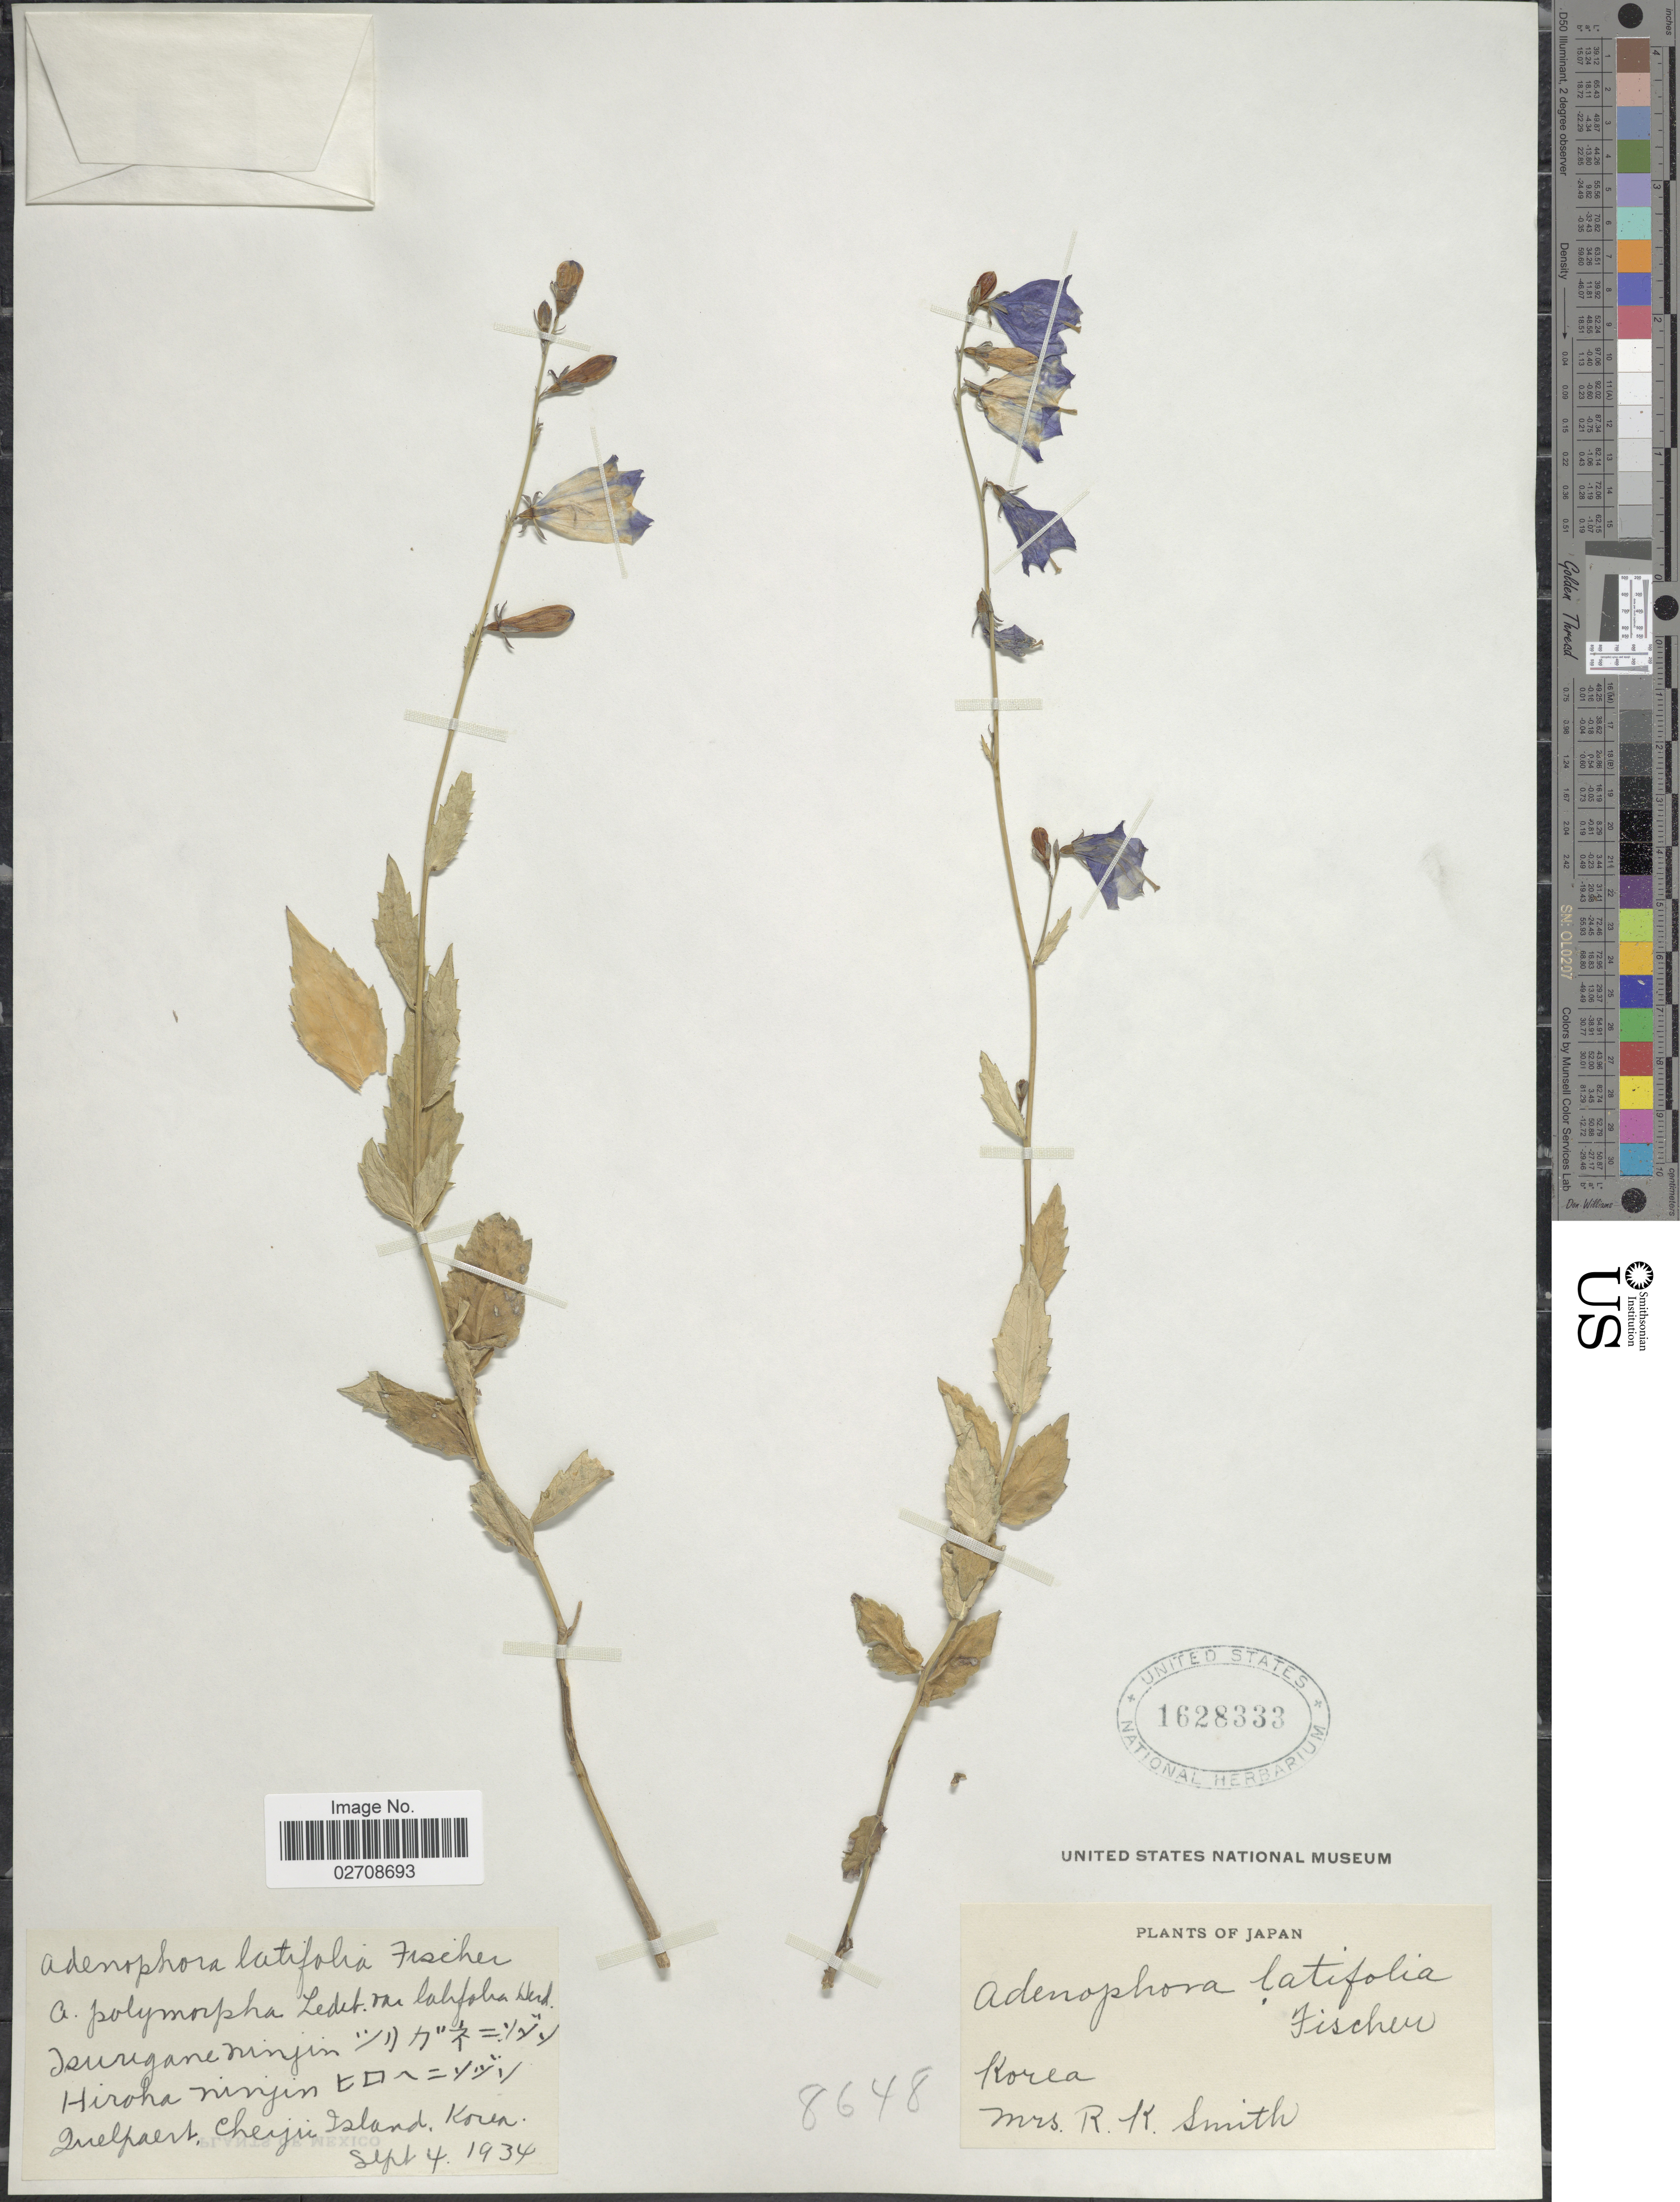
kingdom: Plantae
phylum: Tracheophyta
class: Magnoliopsida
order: Asterales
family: Campanulaceae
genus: Adenophora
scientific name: Adenophora latifolia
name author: Fisch.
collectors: R. Smith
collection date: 1934-09-04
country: South Korea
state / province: Jeju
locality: Korea . Quelpaert, Cheju Island.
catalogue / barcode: US 1628333